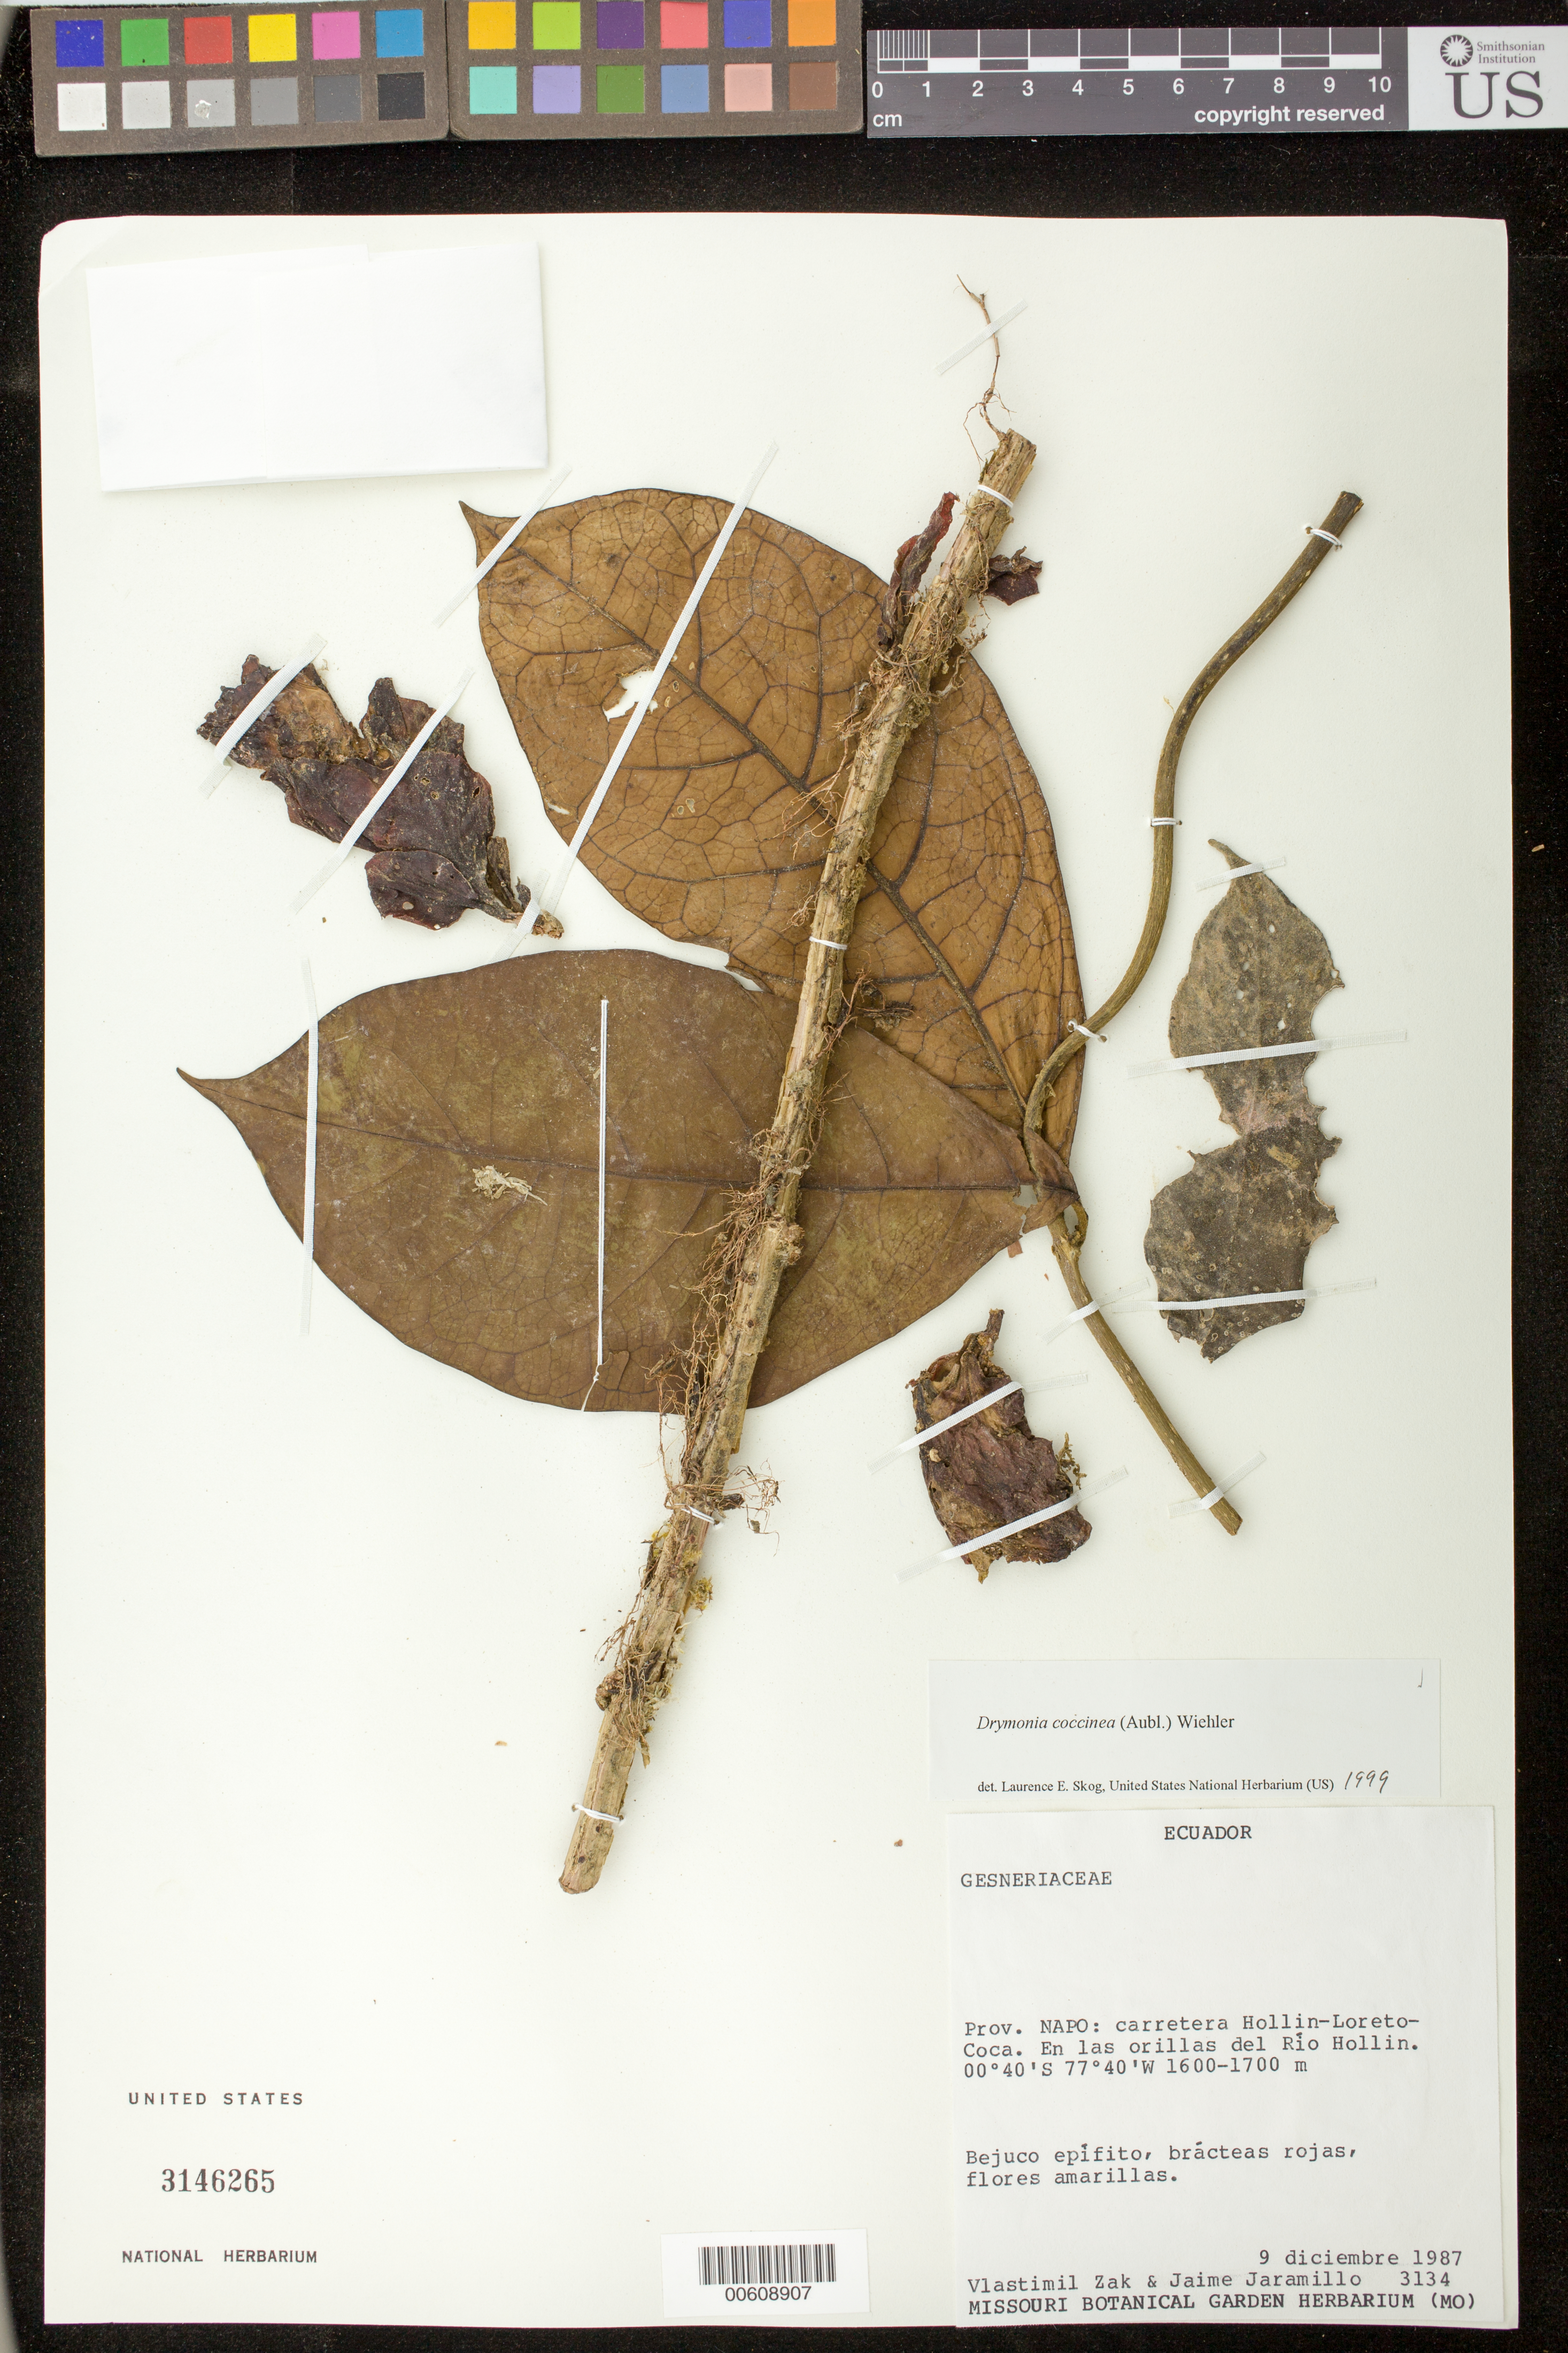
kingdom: Plantae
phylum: Tracheophyta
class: Magnoliopsida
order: Lamiales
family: Gesneriaceae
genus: Drymonia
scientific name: Drymonia coccinea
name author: (Aubl.) Wiehler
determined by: Skog, Laurence E.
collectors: V. Zak & J. L. Jaramillo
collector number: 3134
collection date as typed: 09 Dec 1987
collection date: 1987-12-09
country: Ecuador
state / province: Napo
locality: Carretera Hollin - Loreto - Coca, en las orillas del Río Hollin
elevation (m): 1600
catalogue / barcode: US 3146265